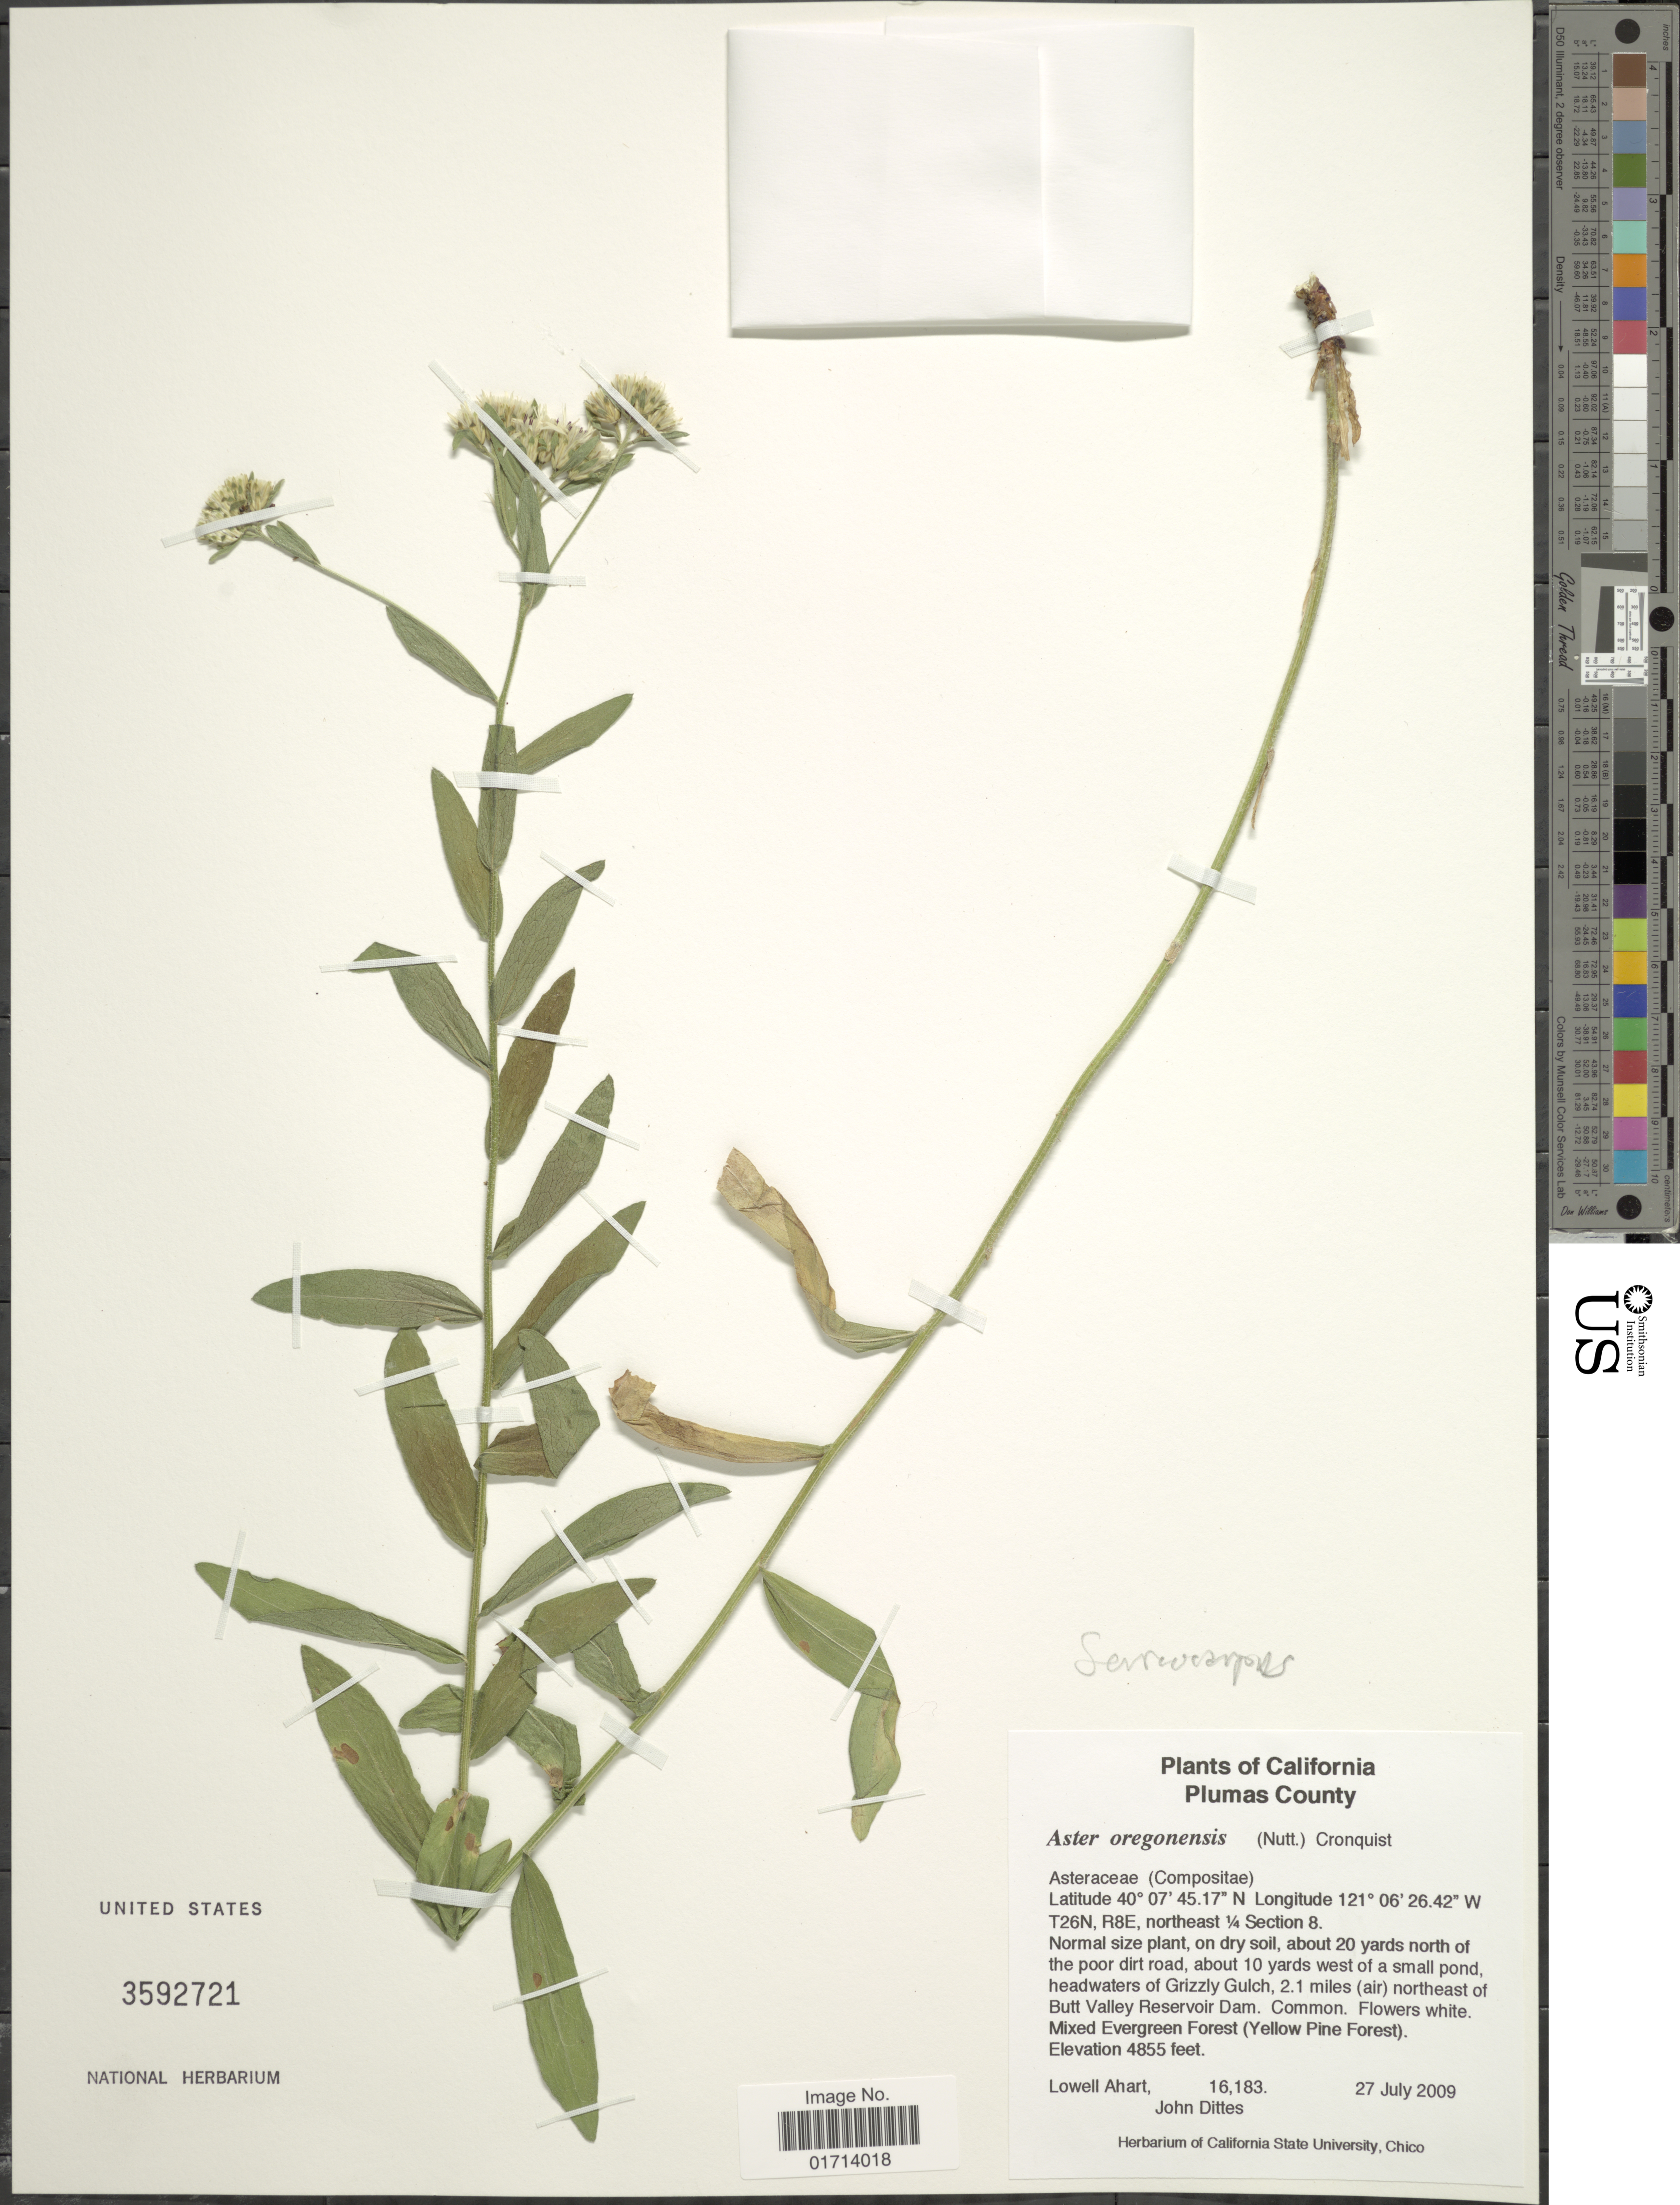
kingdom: Plantae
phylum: Tracheophyta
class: Magnoliopsida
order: Asterales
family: Asteraceae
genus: Sericocarpus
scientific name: Sericocarpus oregonensis var. californicus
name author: (Durand) G.L. Nesom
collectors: L. Ahart & J. Dittes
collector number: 16183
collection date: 2009-07-27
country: United States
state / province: California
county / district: Plumas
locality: Plumas County, about 20 yards north of the poor dirt road, about 10 yards west of a small pond, headwaters of Grizzly Gulch, 2.1 miles (air) northeast of Butt Valley Reservoir Dam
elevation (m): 1480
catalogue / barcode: US 3592721